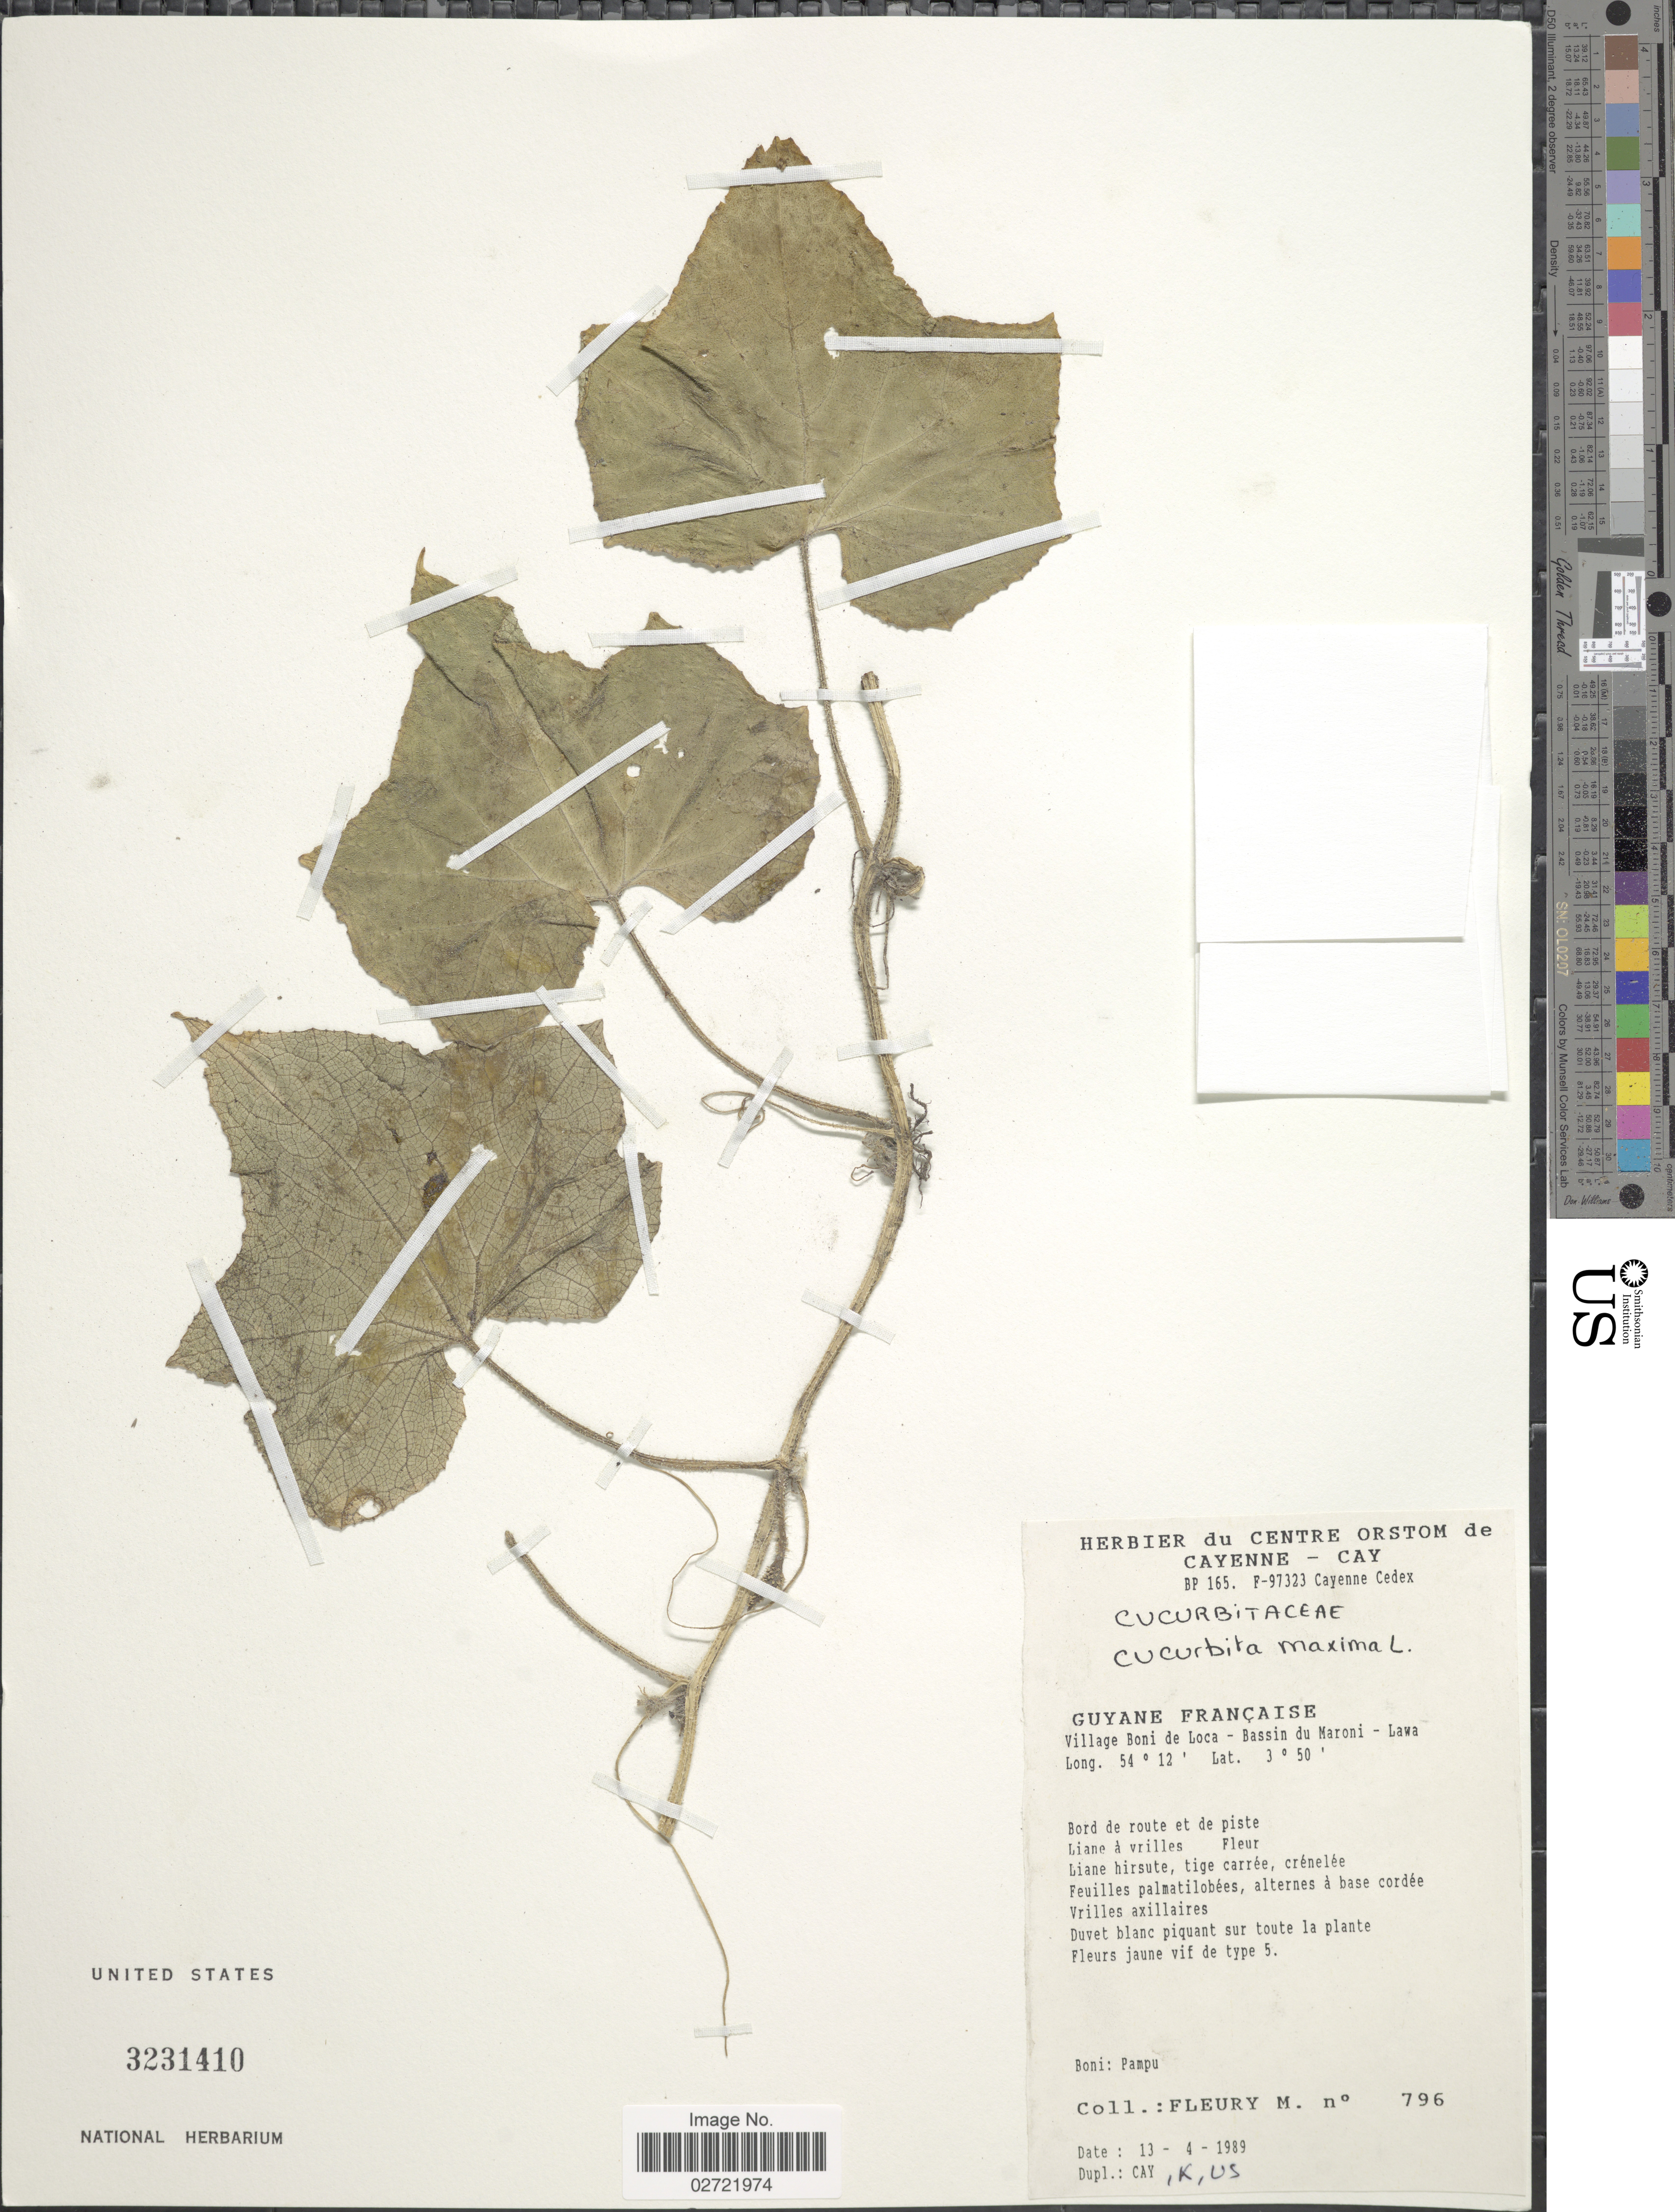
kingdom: Plantae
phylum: Tracheophyta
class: Magnoliopsida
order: Cucurbitales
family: Cucurbitaceae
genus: Cucurbita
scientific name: Cucurbita maxima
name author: Duchesne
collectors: M. Fleury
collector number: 796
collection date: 1989-04-13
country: French Guiana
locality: Guyane Française, Village Boni de Loca - Bassin du Maroni - Lawa, Bord de route et de piste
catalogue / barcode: US 3231410